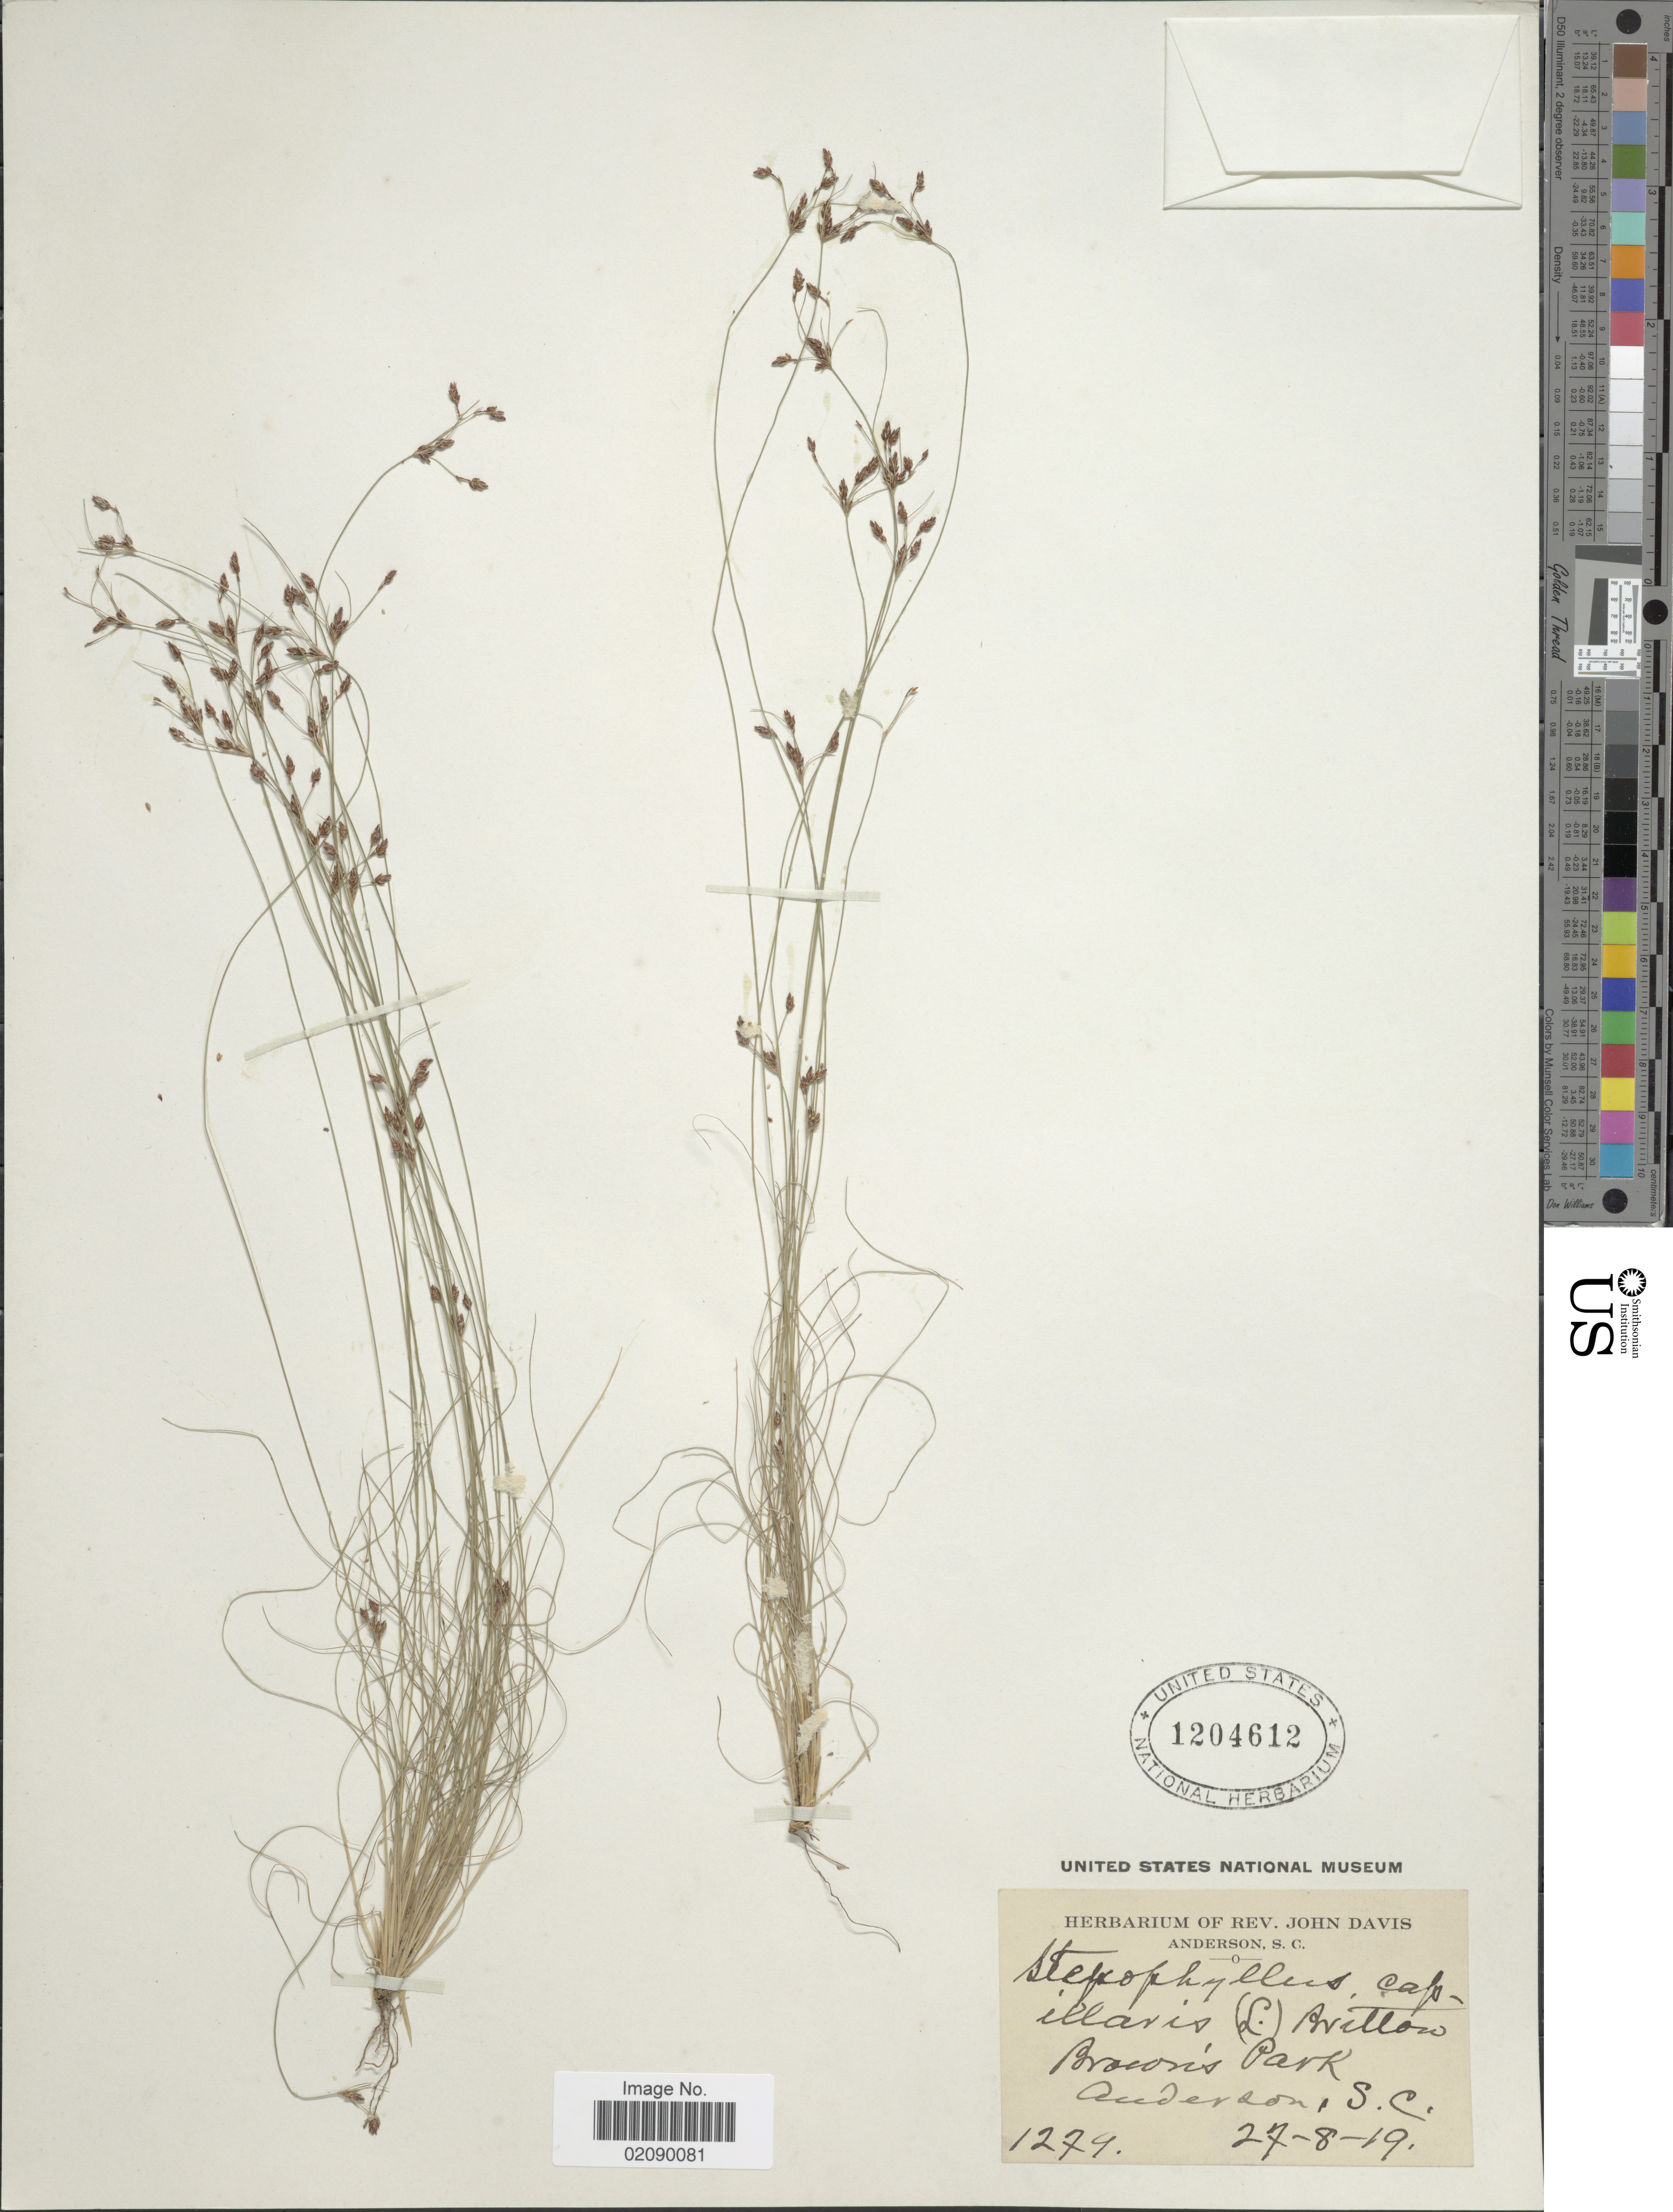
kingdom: Plantae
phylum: Tracheophyta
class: Liliopsida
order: Poales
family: Cyperaceae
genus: Bulbostylis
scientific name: Bulbostylis capillaris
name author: (L.) Kunth ex C.B. Clarke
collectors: J. Davis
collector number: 1279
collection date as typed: Transcribed d/m/y: 27/8/19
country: United States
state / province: South Carolina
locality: Brocon's Park, Anderson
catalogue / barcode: US 1204612